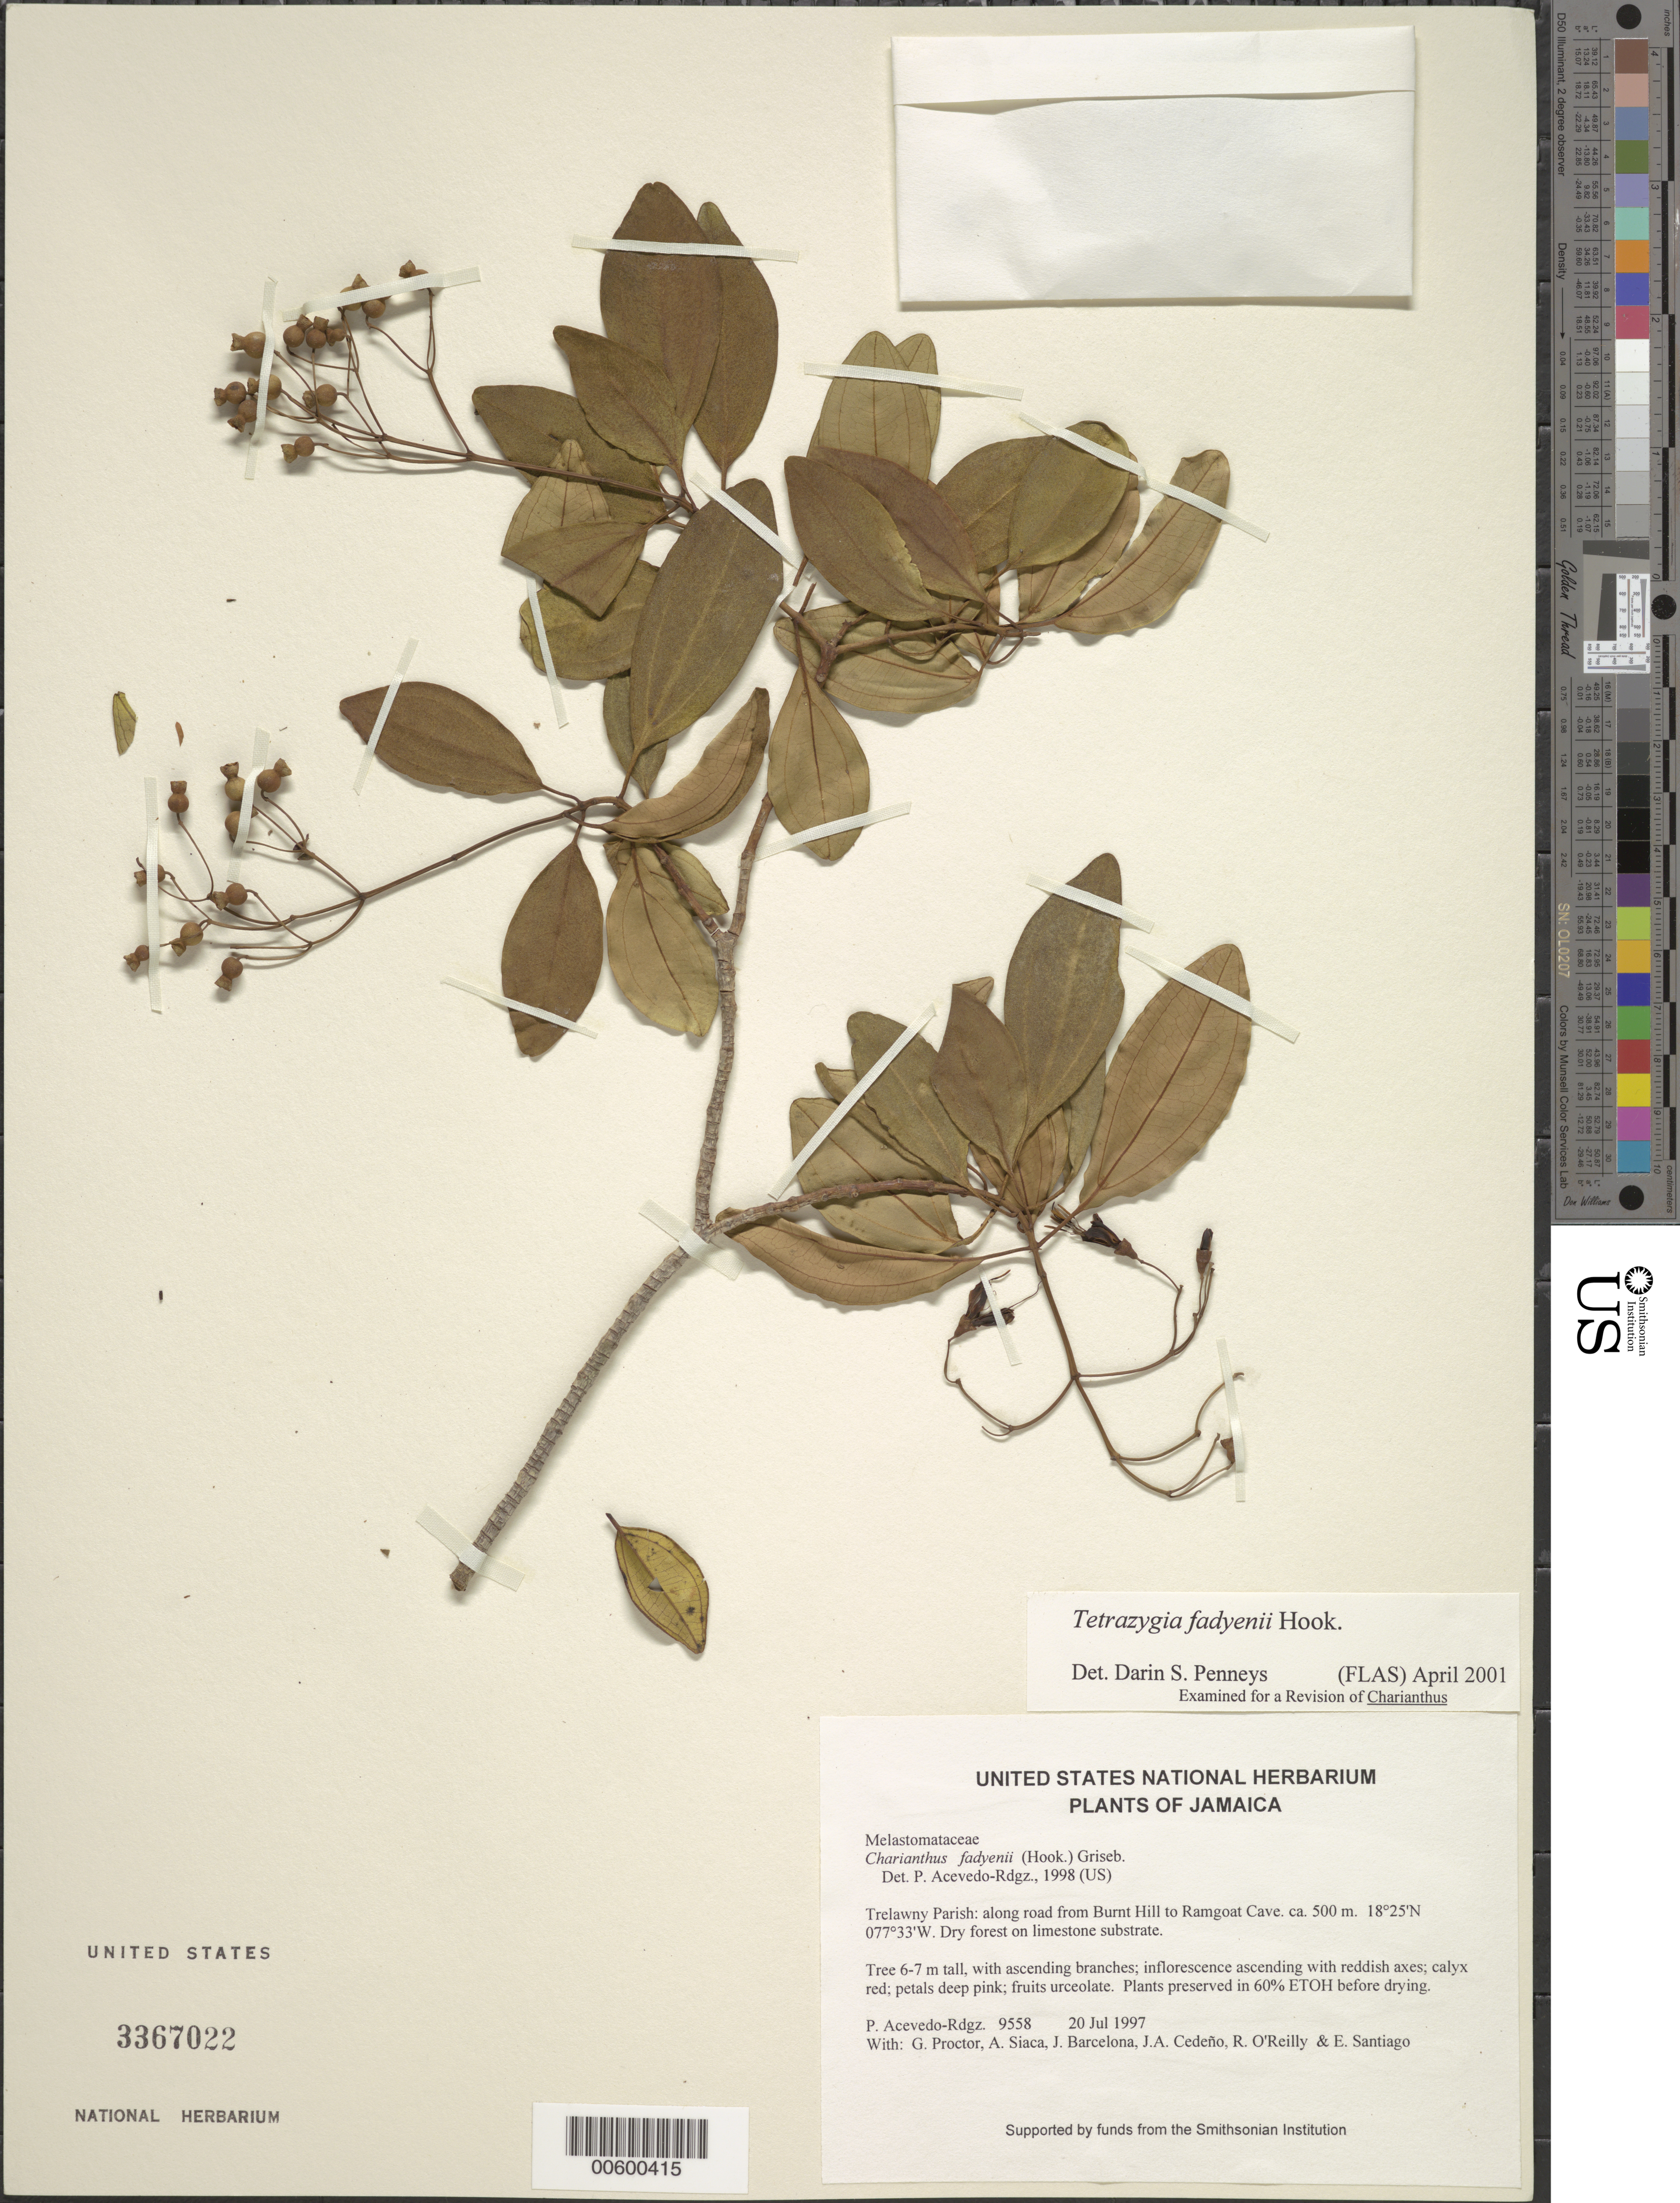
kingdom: Plantae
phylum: Tracheophyta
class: Magnoliopsida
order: Myrtales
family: Melastomataceae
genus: Charianthus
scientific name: Charianthus fadyenii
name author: (Hook.) Griseb.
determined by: Acevedo-Rodríguez, P., (BOT), Smithsonian Institution - National Museum of Natural History (UNITED STATES)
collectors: P. Acevedo-Rodr., G. R. Proctor, A. Siaca, J. Barcelona, J. A. Cedeño M. & R. O'Reilly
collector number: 9558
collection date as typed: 20 Jul 1997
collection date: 1997-07-20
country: Jamaica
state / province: Trelawny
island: Jamaica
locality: Trelawny Parish: along road from Burnt Hill to Ramgoat Cave.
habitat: Dry forest on limestone substrate.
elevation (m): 500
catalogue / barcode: US 3367022